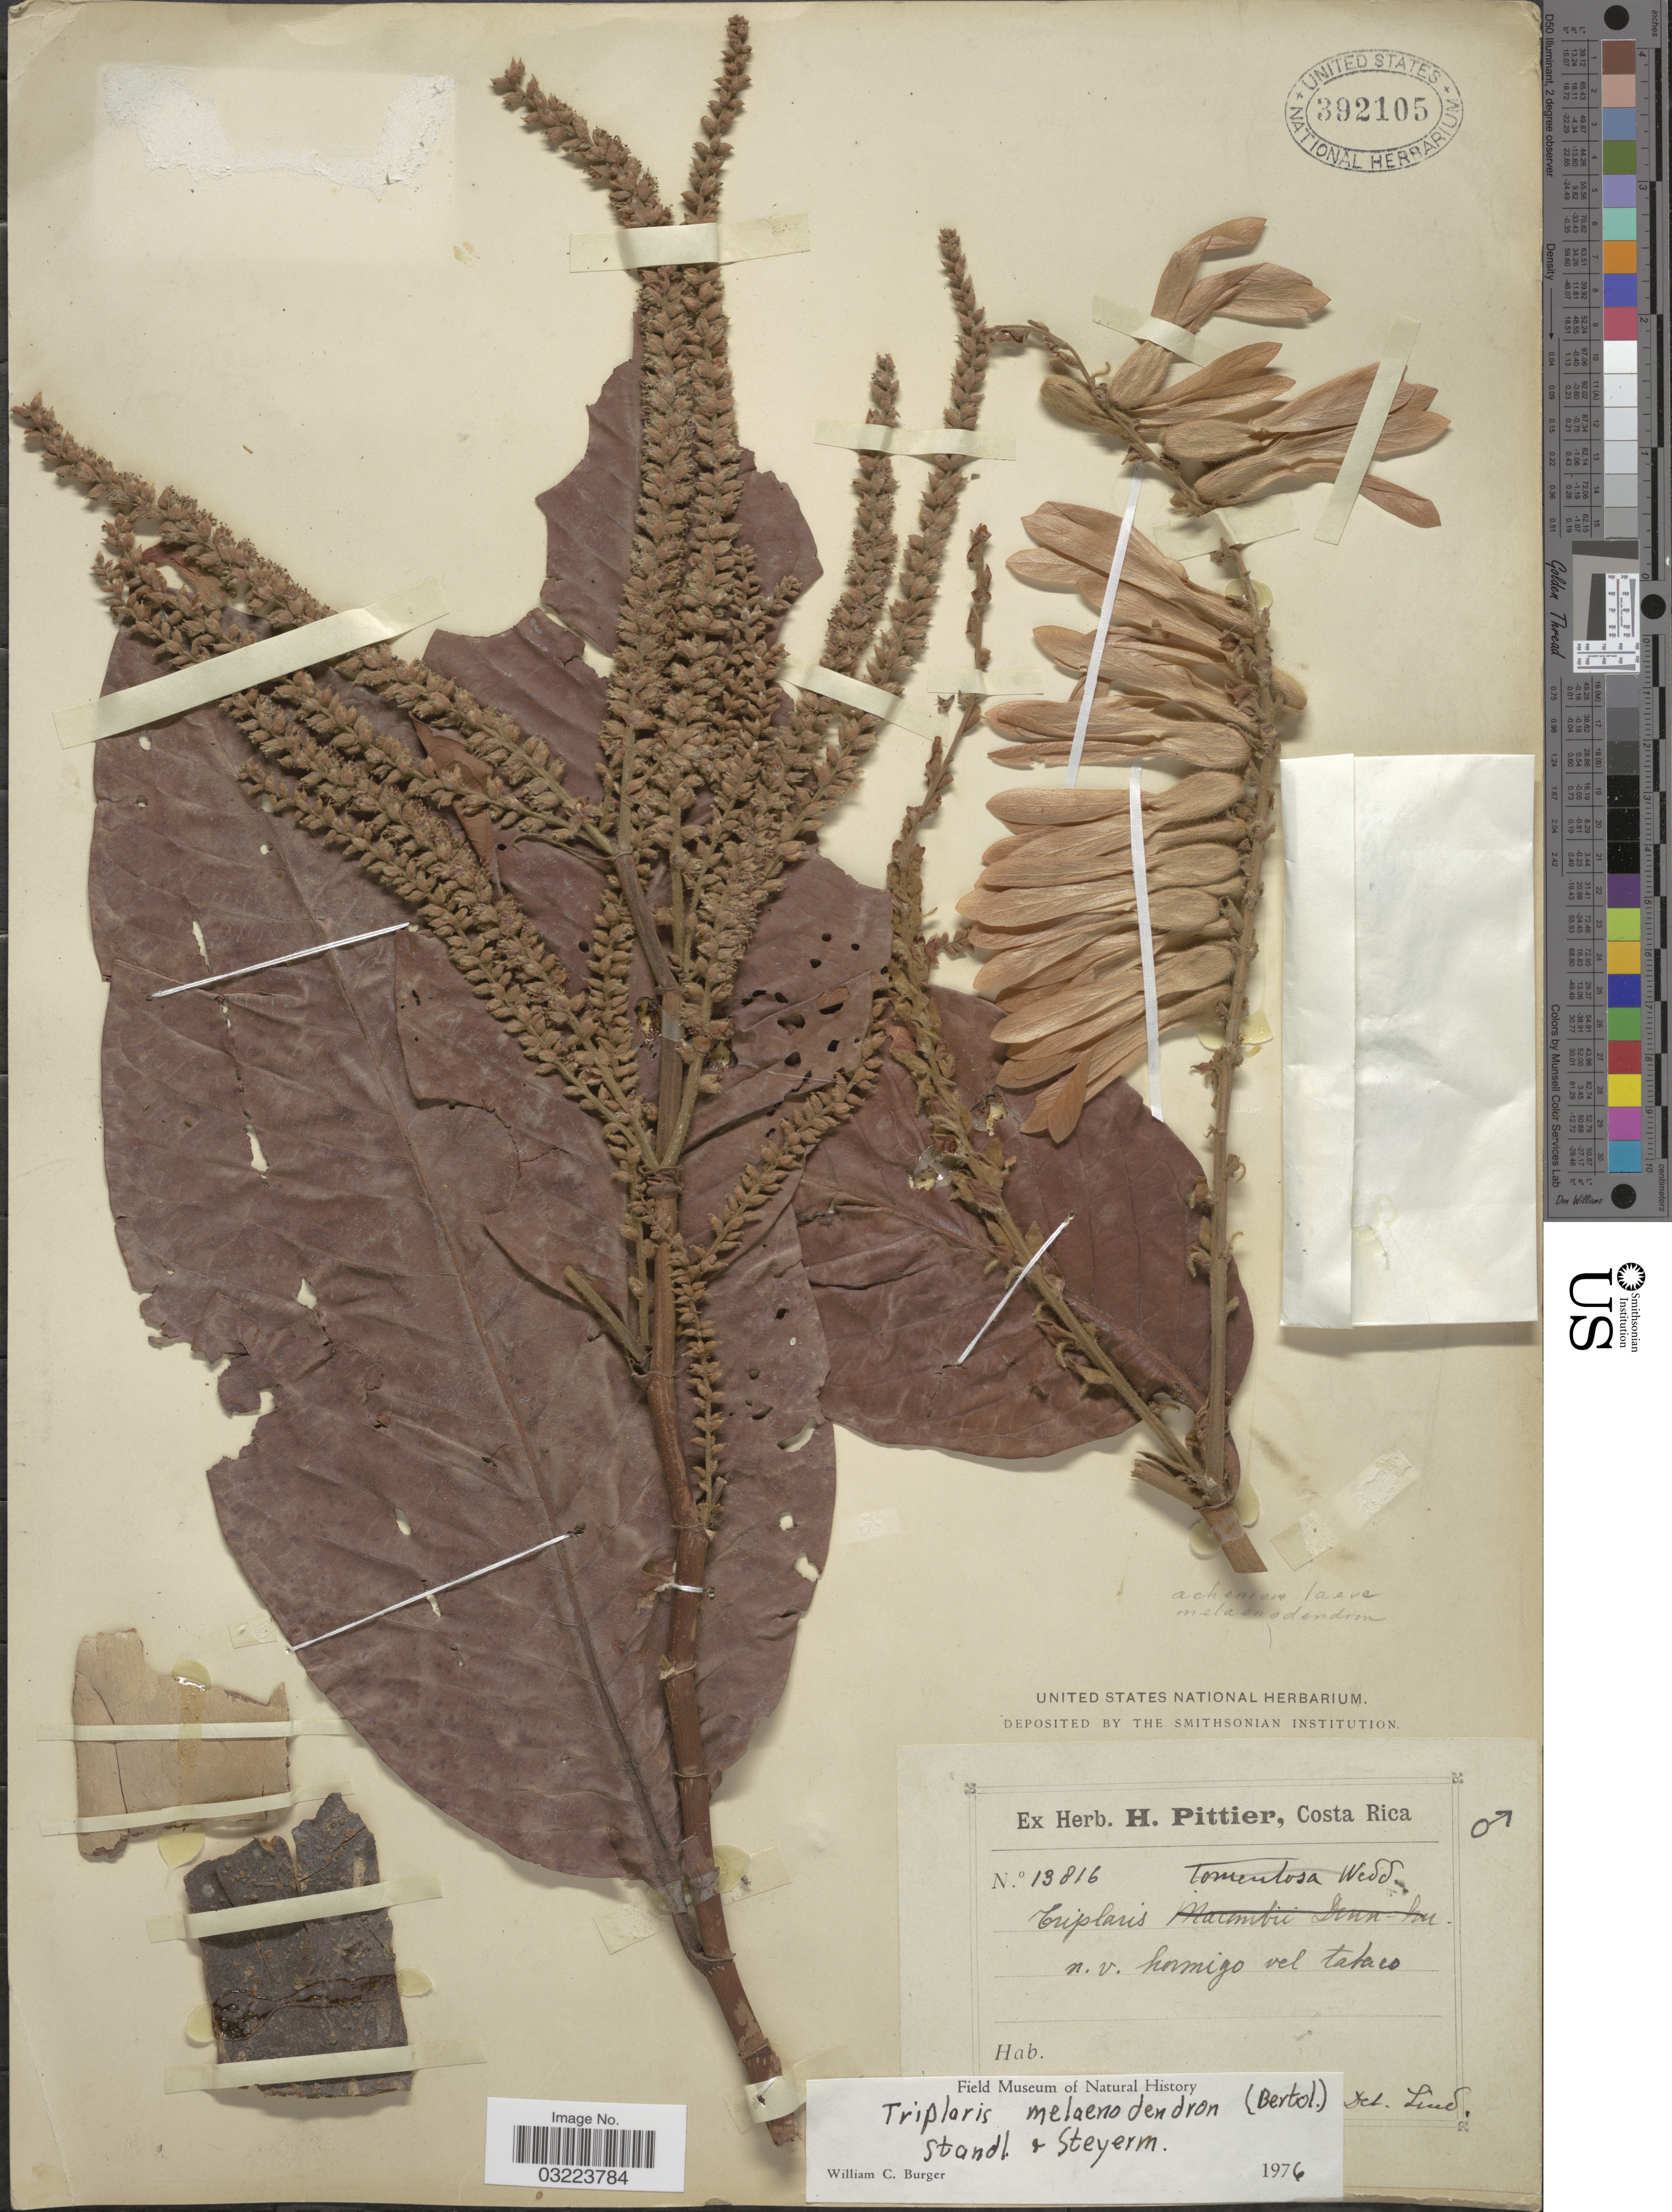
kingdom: Plantae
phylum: Tracheophyta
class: Magnoliopsida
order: Caryophyllales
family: Polygonaceae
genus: Triplaris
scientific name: Triplaris melaenodendron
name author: (Bertol.) Standl. & Steyerm.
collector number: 13816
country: Costa Rica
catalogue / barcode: US 392105